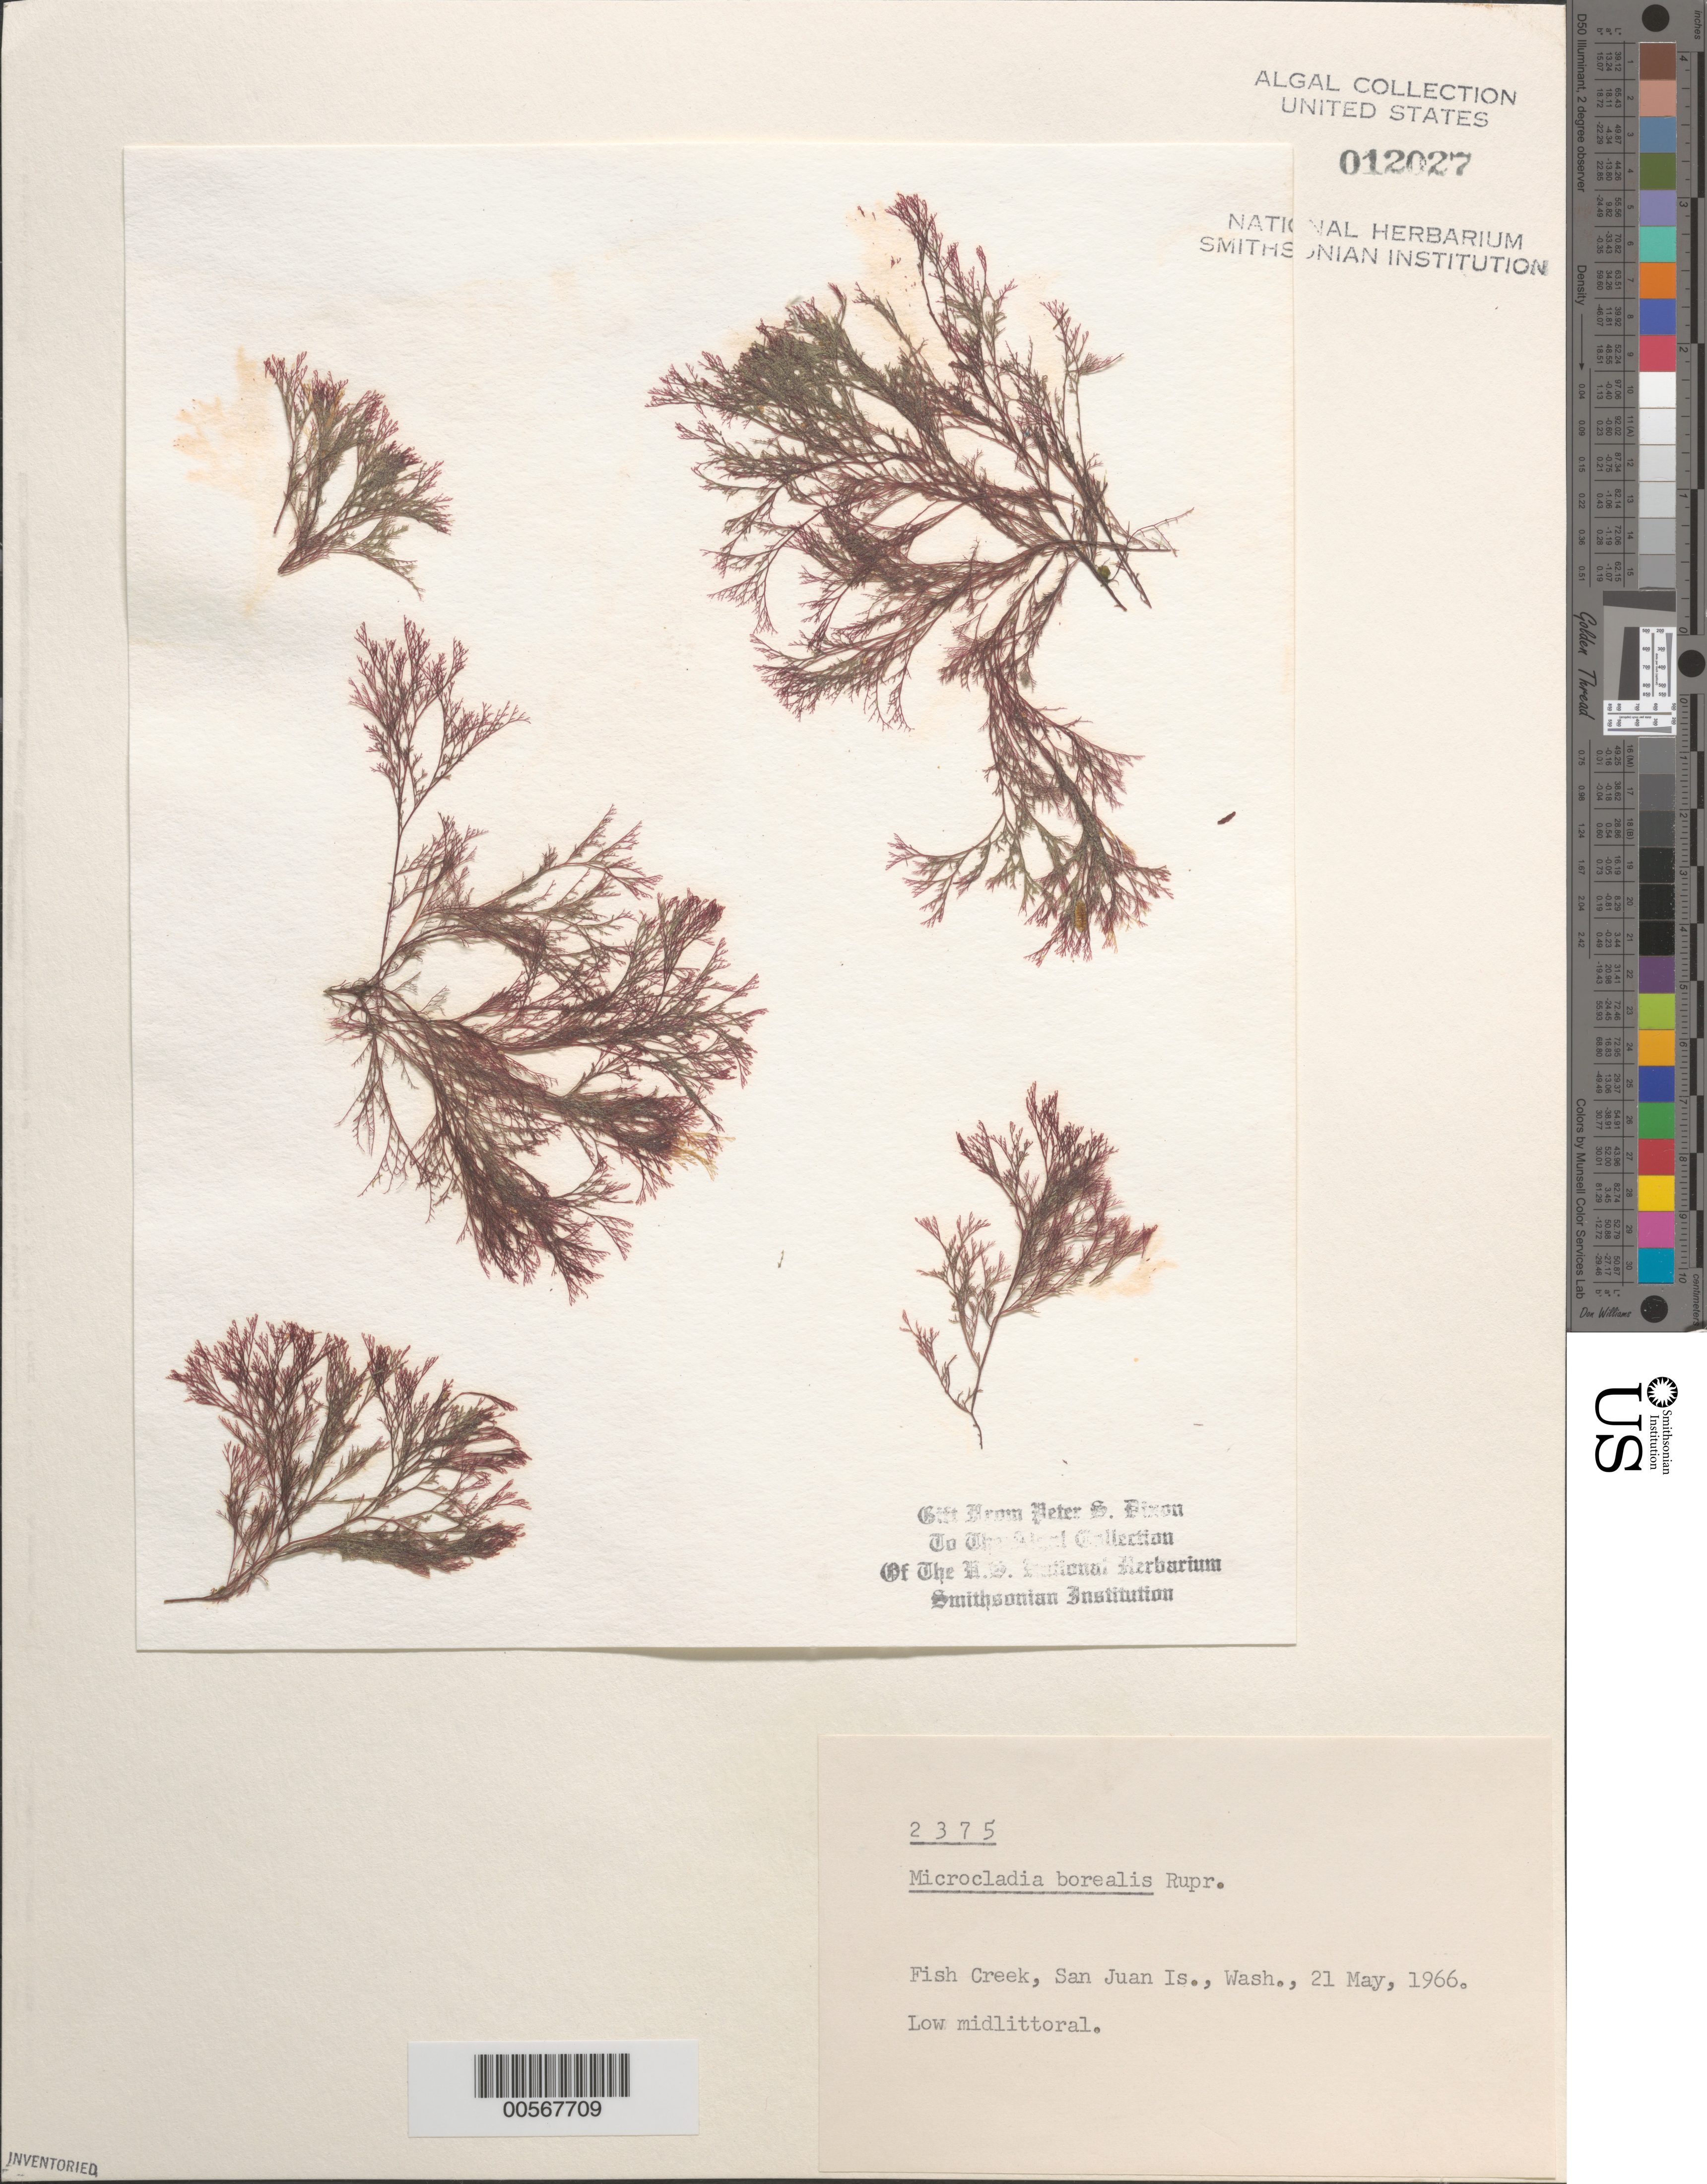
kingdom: Plantae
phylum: Rhodophyta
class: Florideophyceae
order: Ceramiales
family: Ceramiaceae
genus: Microcladia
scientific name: Microcladia borealis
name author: Rupr.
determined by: Dixon, P. S.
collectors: P. S. Dixon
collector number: PSD 2375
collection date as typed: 21 May 1966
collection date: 1966-05-21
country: United States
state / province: Washington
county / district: San Juan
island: San Juan Island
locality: Fish Creek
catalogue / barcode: US 12027